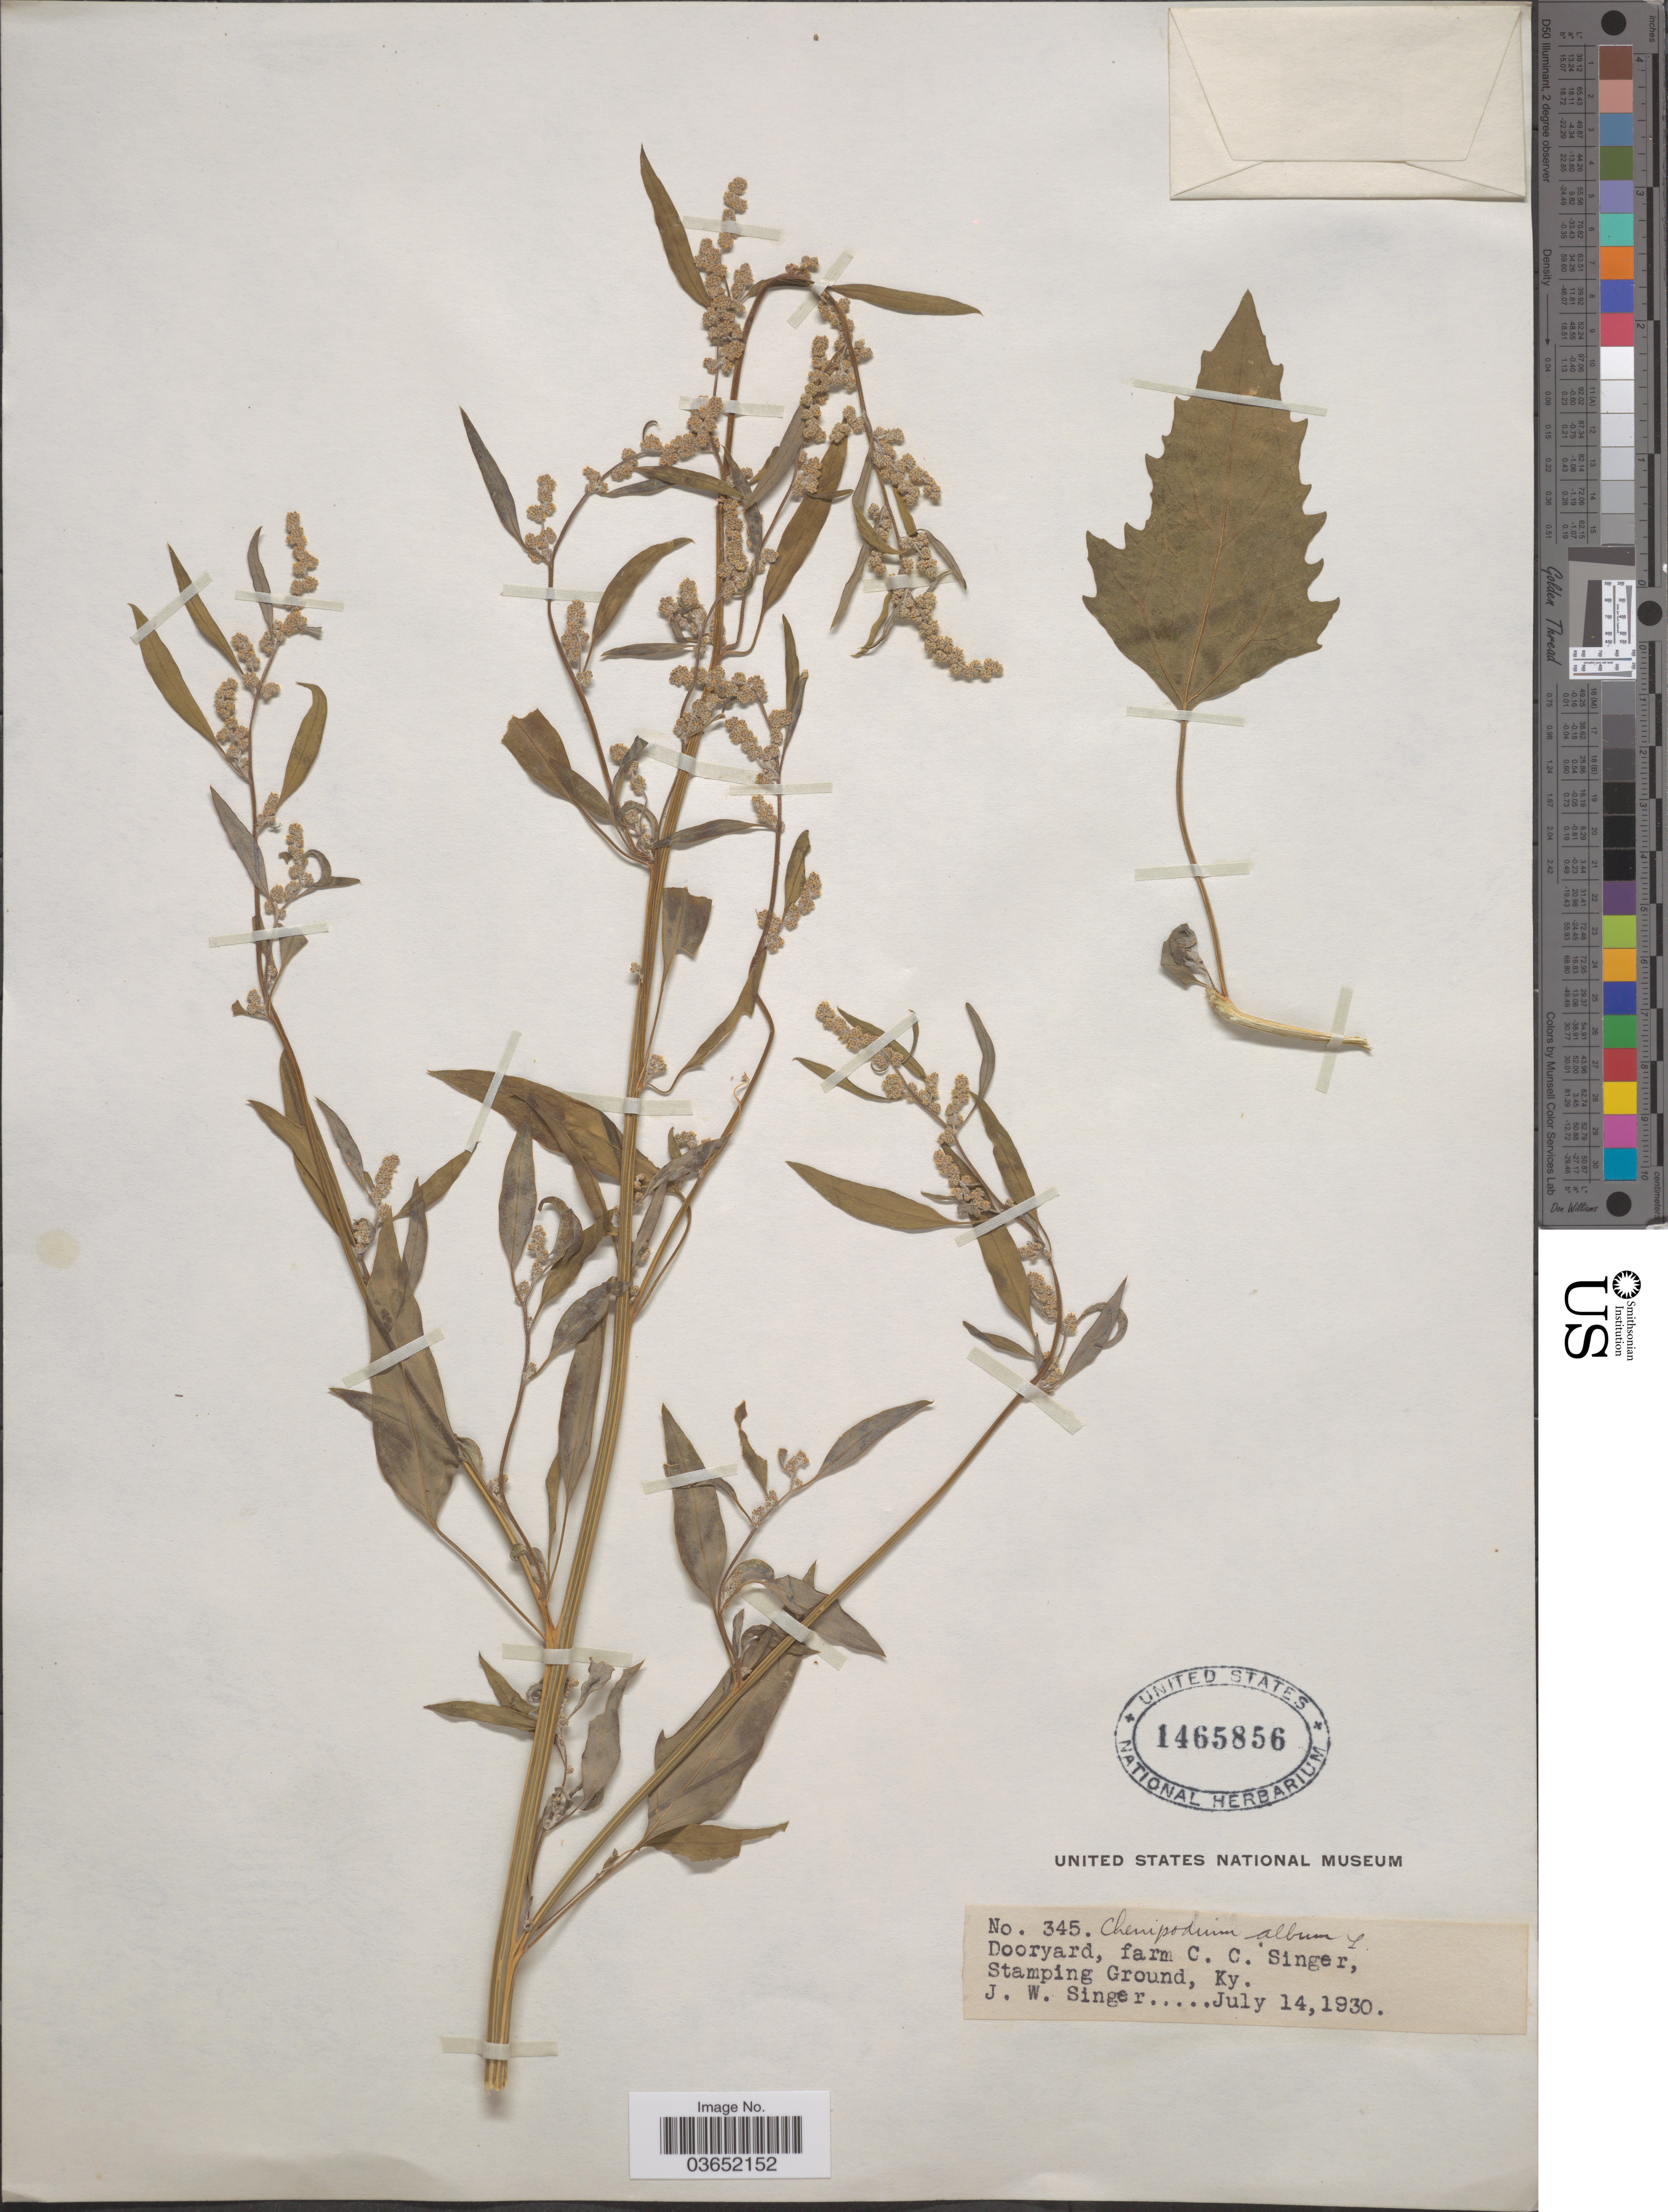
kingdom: Plantae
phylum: Tracheophyta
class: Magnoliopsida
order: Caryophyllales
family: Amaranthaceae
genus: Chenopodium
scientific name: Chenopodium album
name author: L.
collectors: J. EW. Singer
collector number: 345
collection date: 1930-07-14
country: United States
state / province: Kentucky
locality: Dooryard, farm C. C. Singer, Stamping Ground.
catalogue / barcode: US 1465856